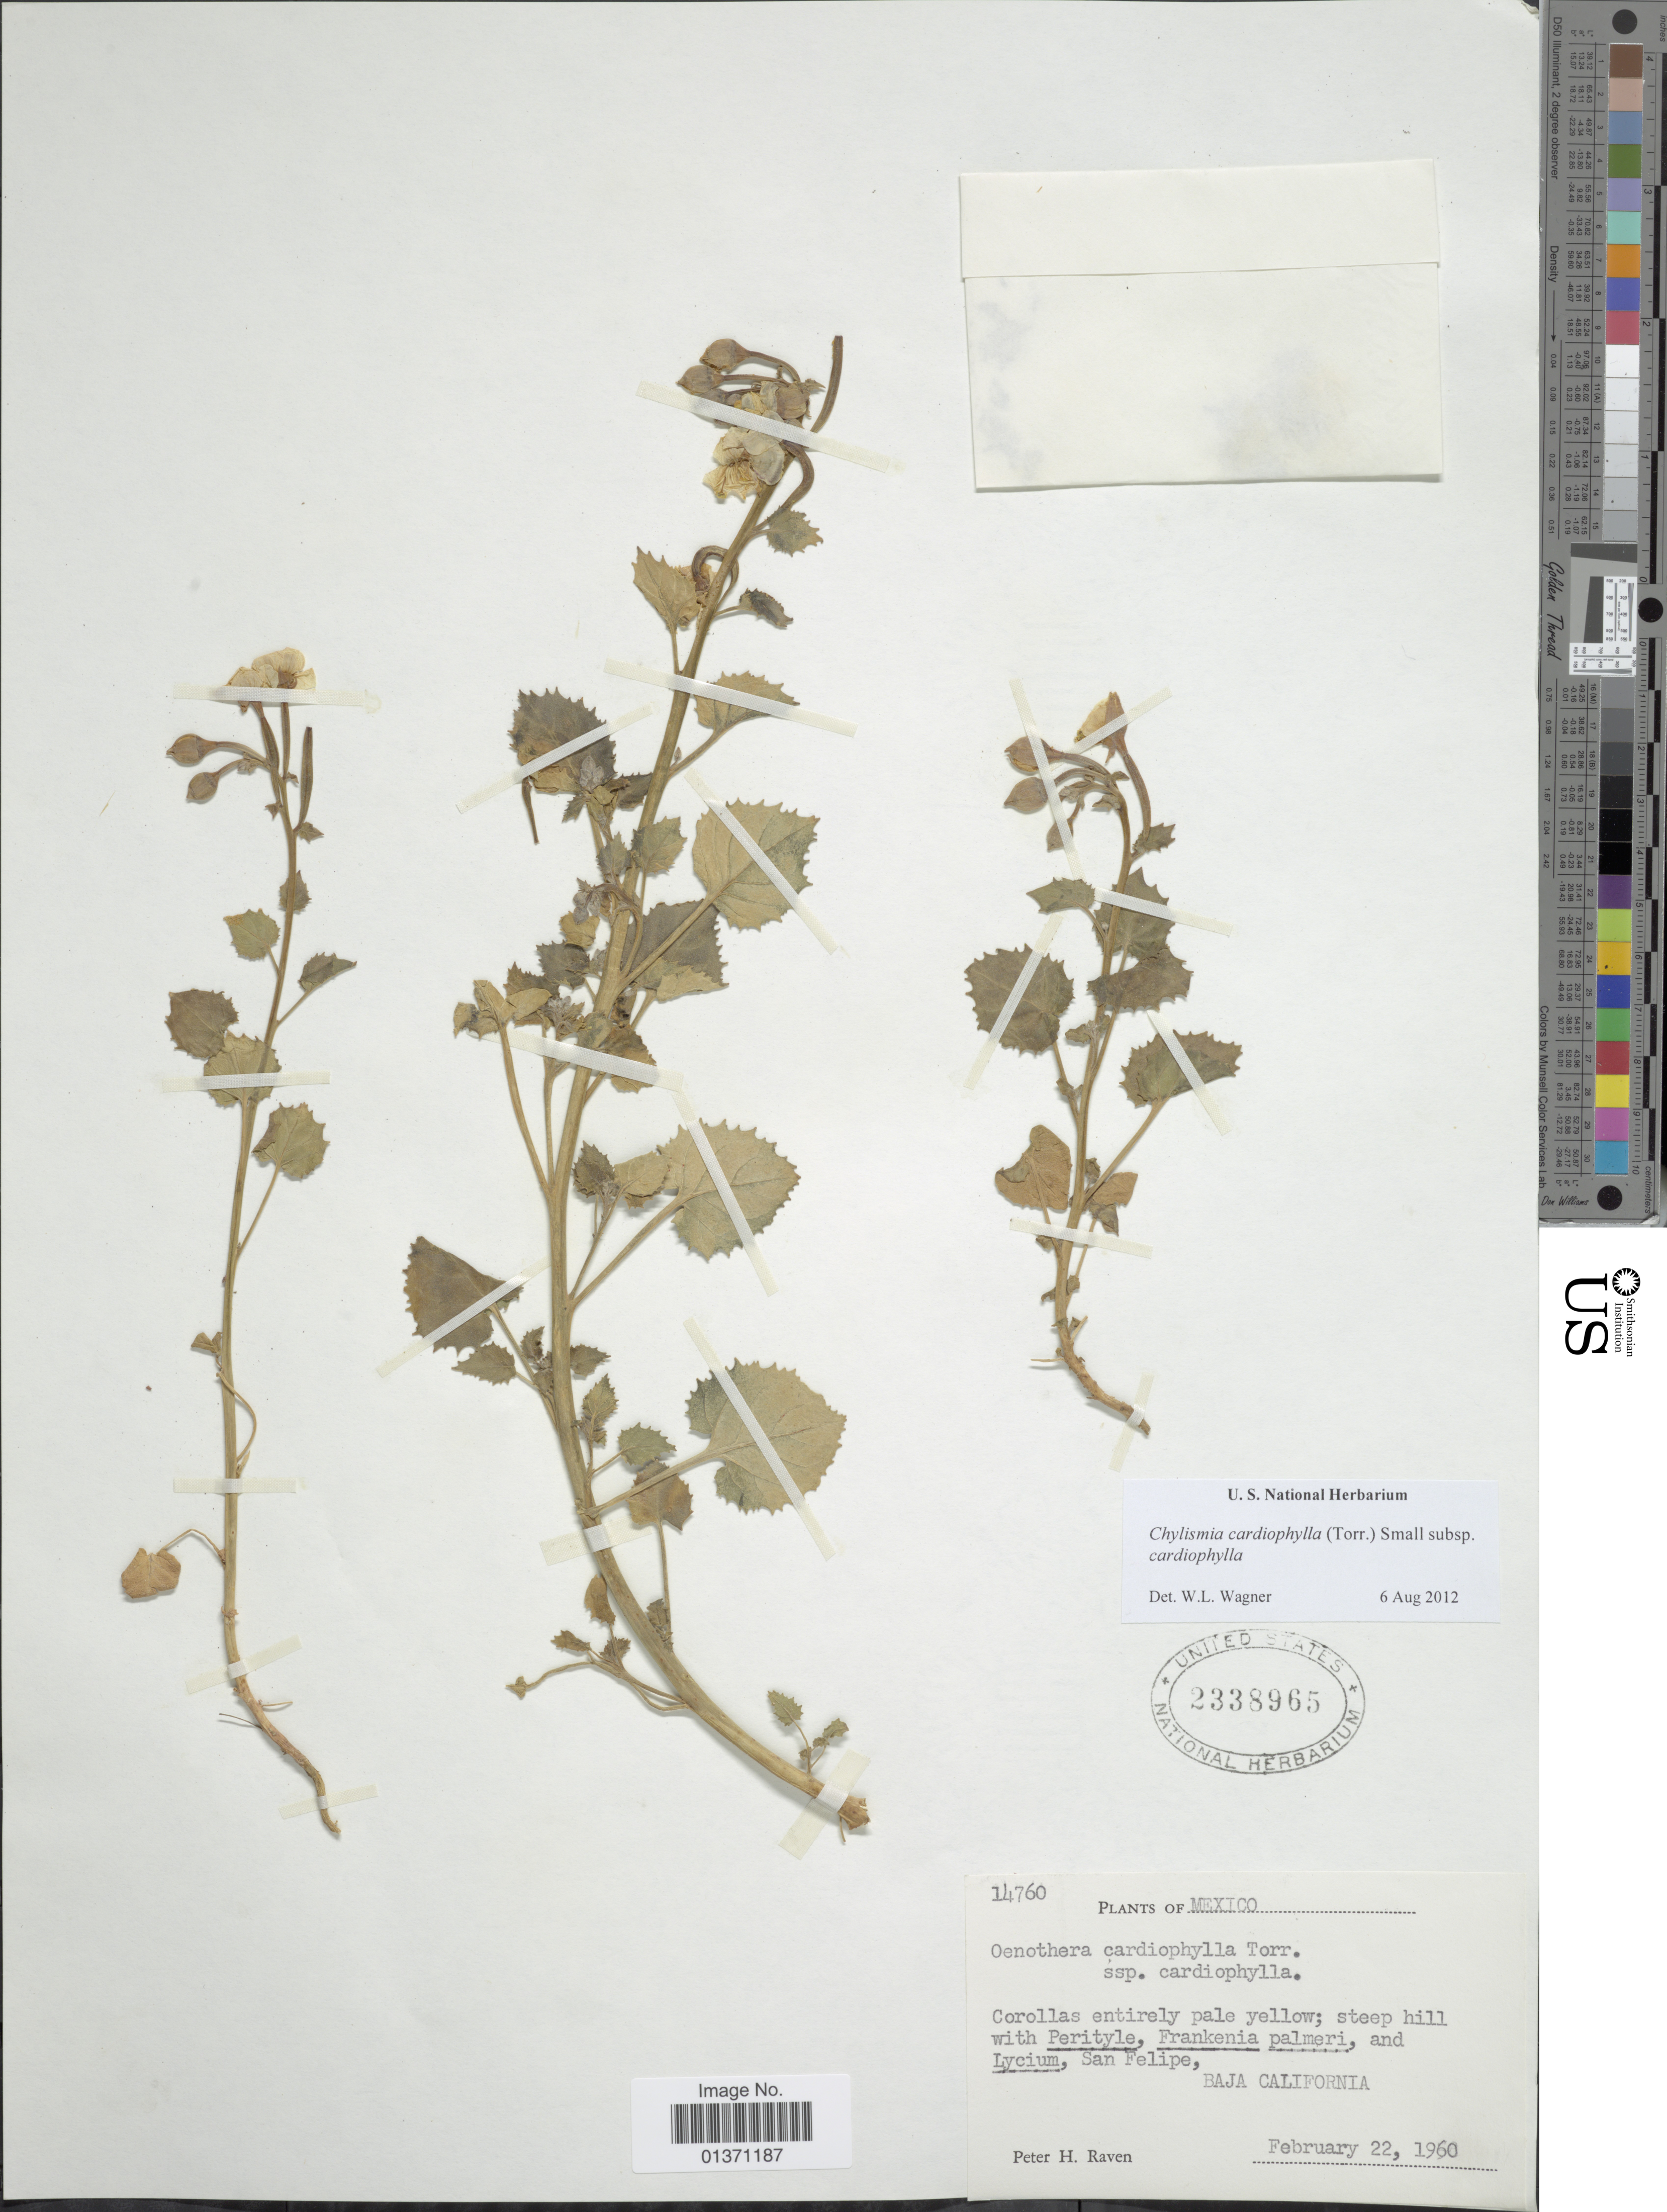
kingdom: Plantae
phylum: Tracheophyta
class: Magnoliopsida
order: Myrtales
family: Onagraceae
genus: Chylismia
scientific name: Chylismia cardiophylla subsp. cardiophylla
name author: (Torr.) Small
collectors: P. H. Raven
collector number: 14760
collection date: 1960-02-22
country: Mexico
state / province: Baja California Norte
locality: San Felipe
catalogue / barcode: US 2338965